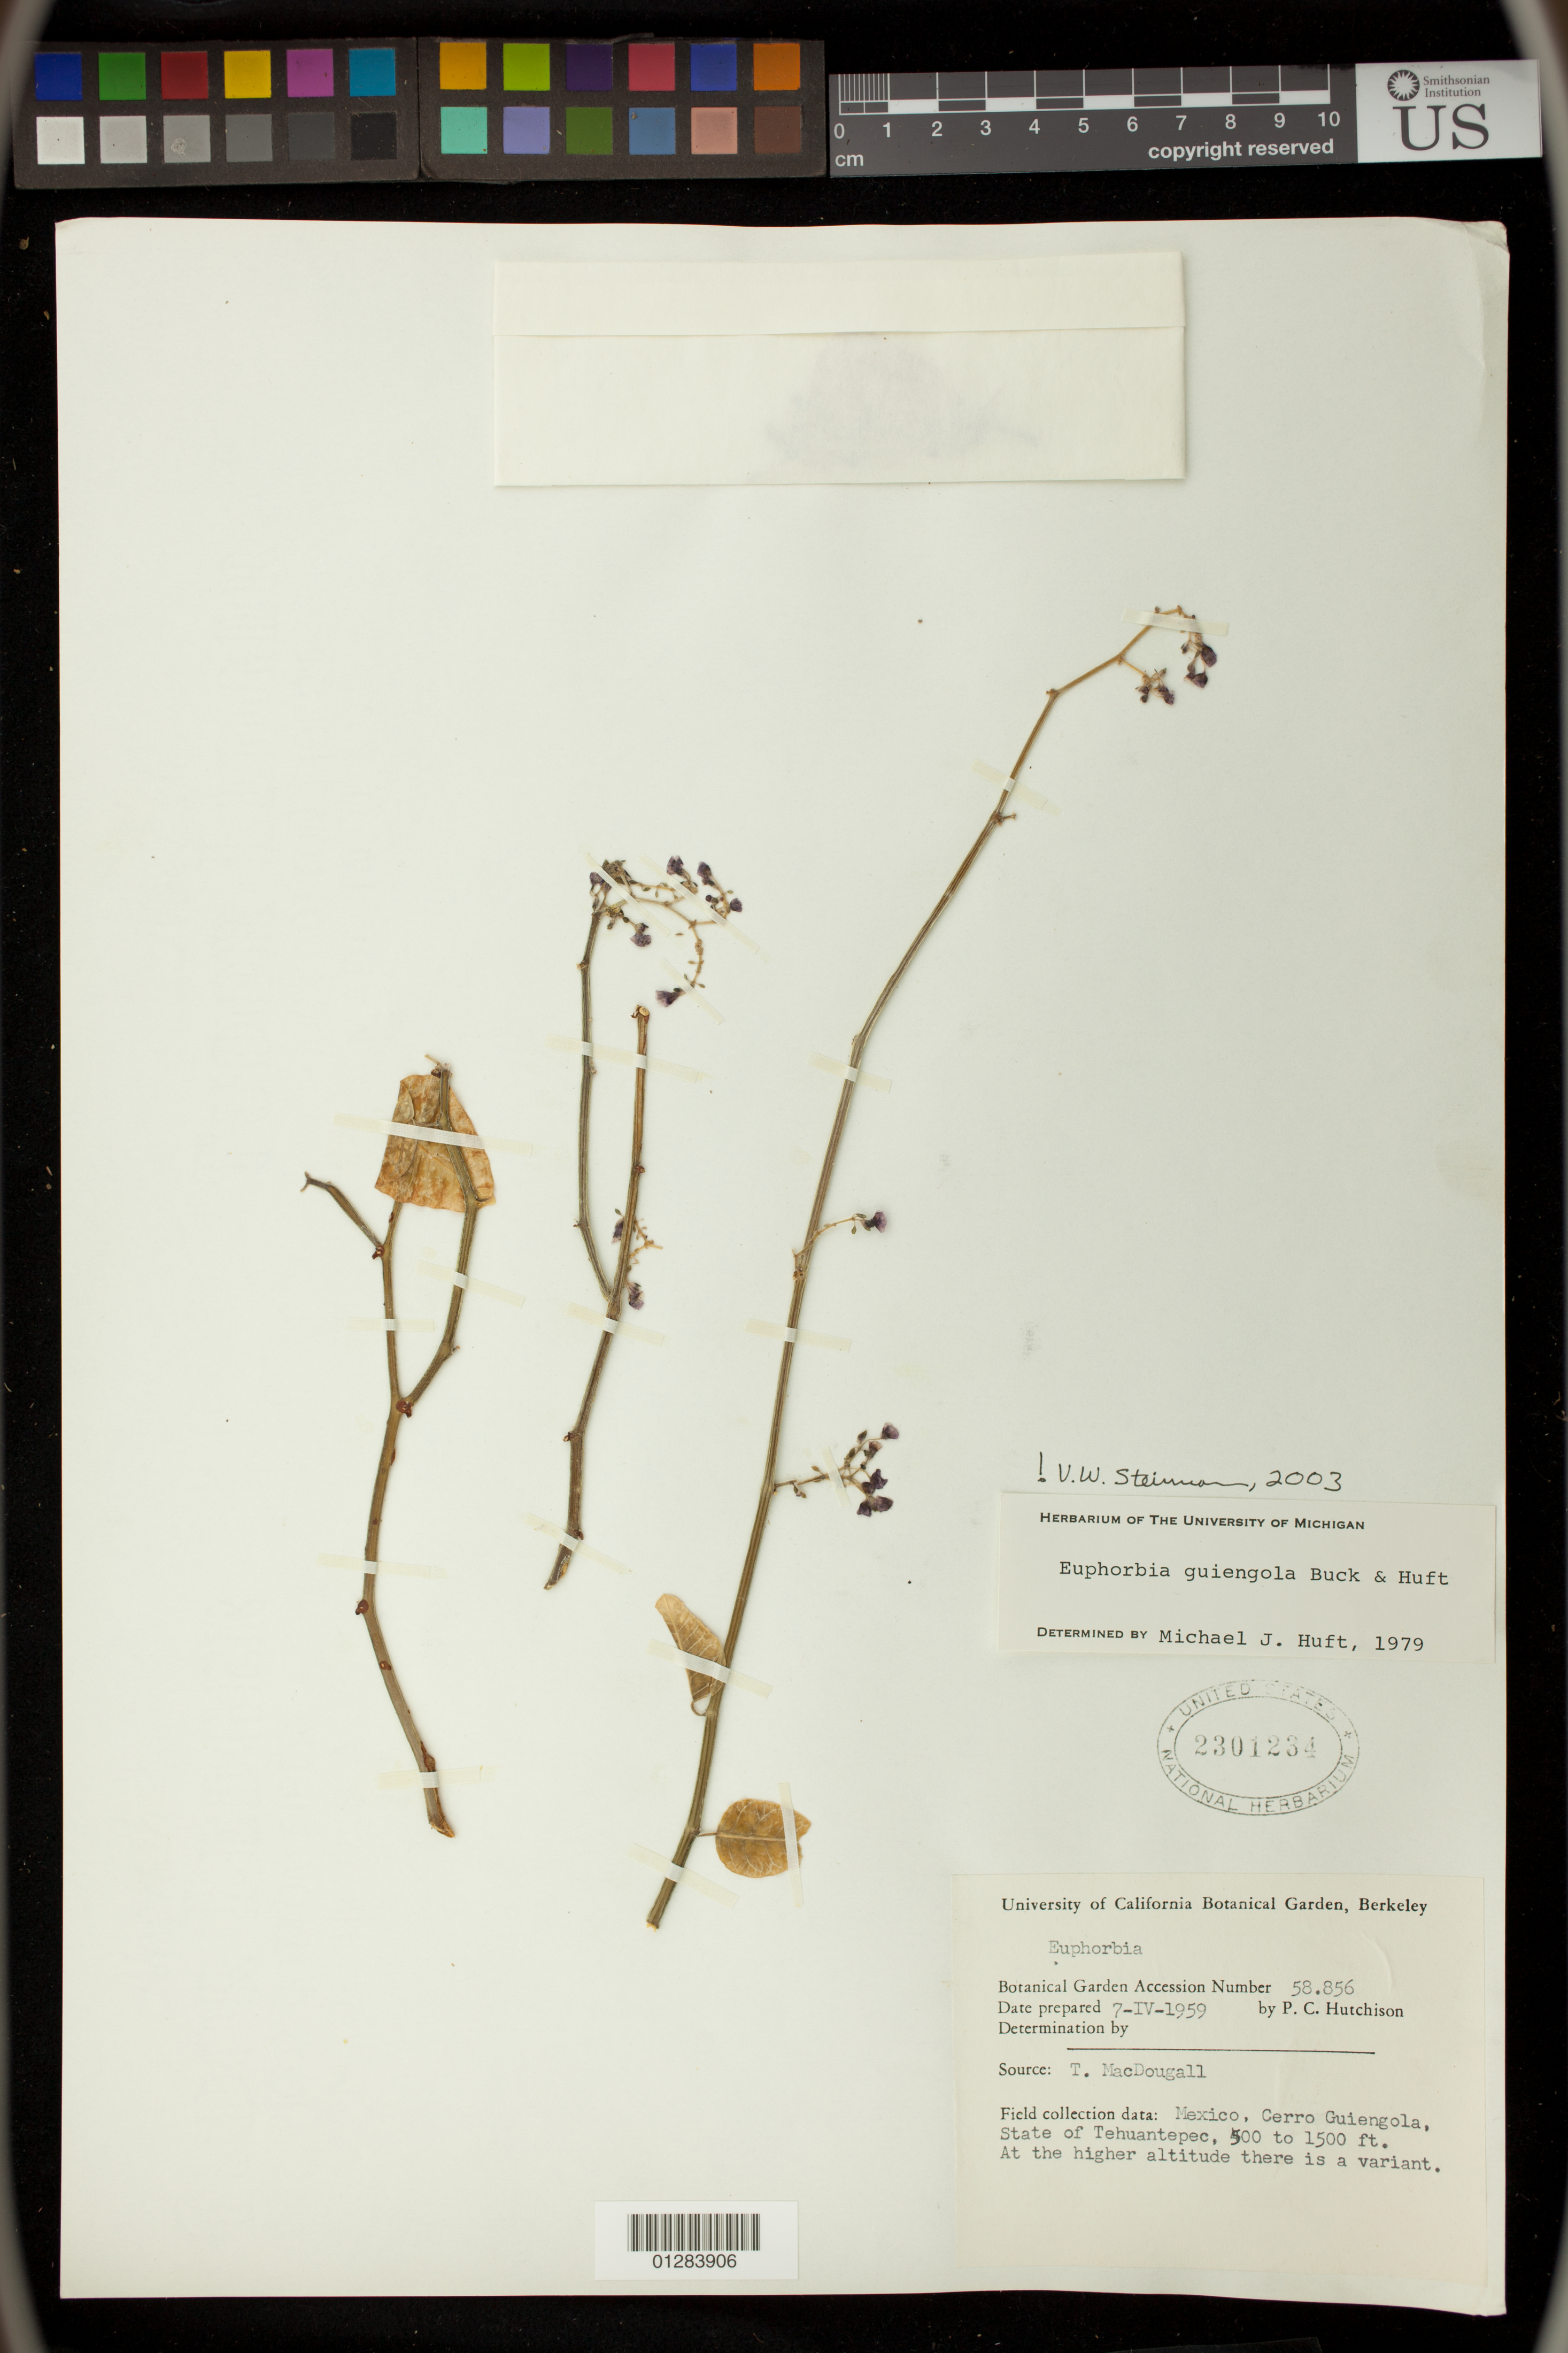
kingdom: Plantae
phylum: Tracheophyta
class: Magnoliopsida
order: Malpighiales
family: Euphorbiaceae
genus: Euphorbia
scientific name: Euphorbia guiengola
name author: W.R. Buck & Huft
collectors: T. B. MacDougall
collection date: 1959-04-07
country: Mexico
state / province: Oaxaca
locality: Cerro Guiengola, State of Tehuantepec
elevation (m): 152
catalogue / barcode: US 2301234